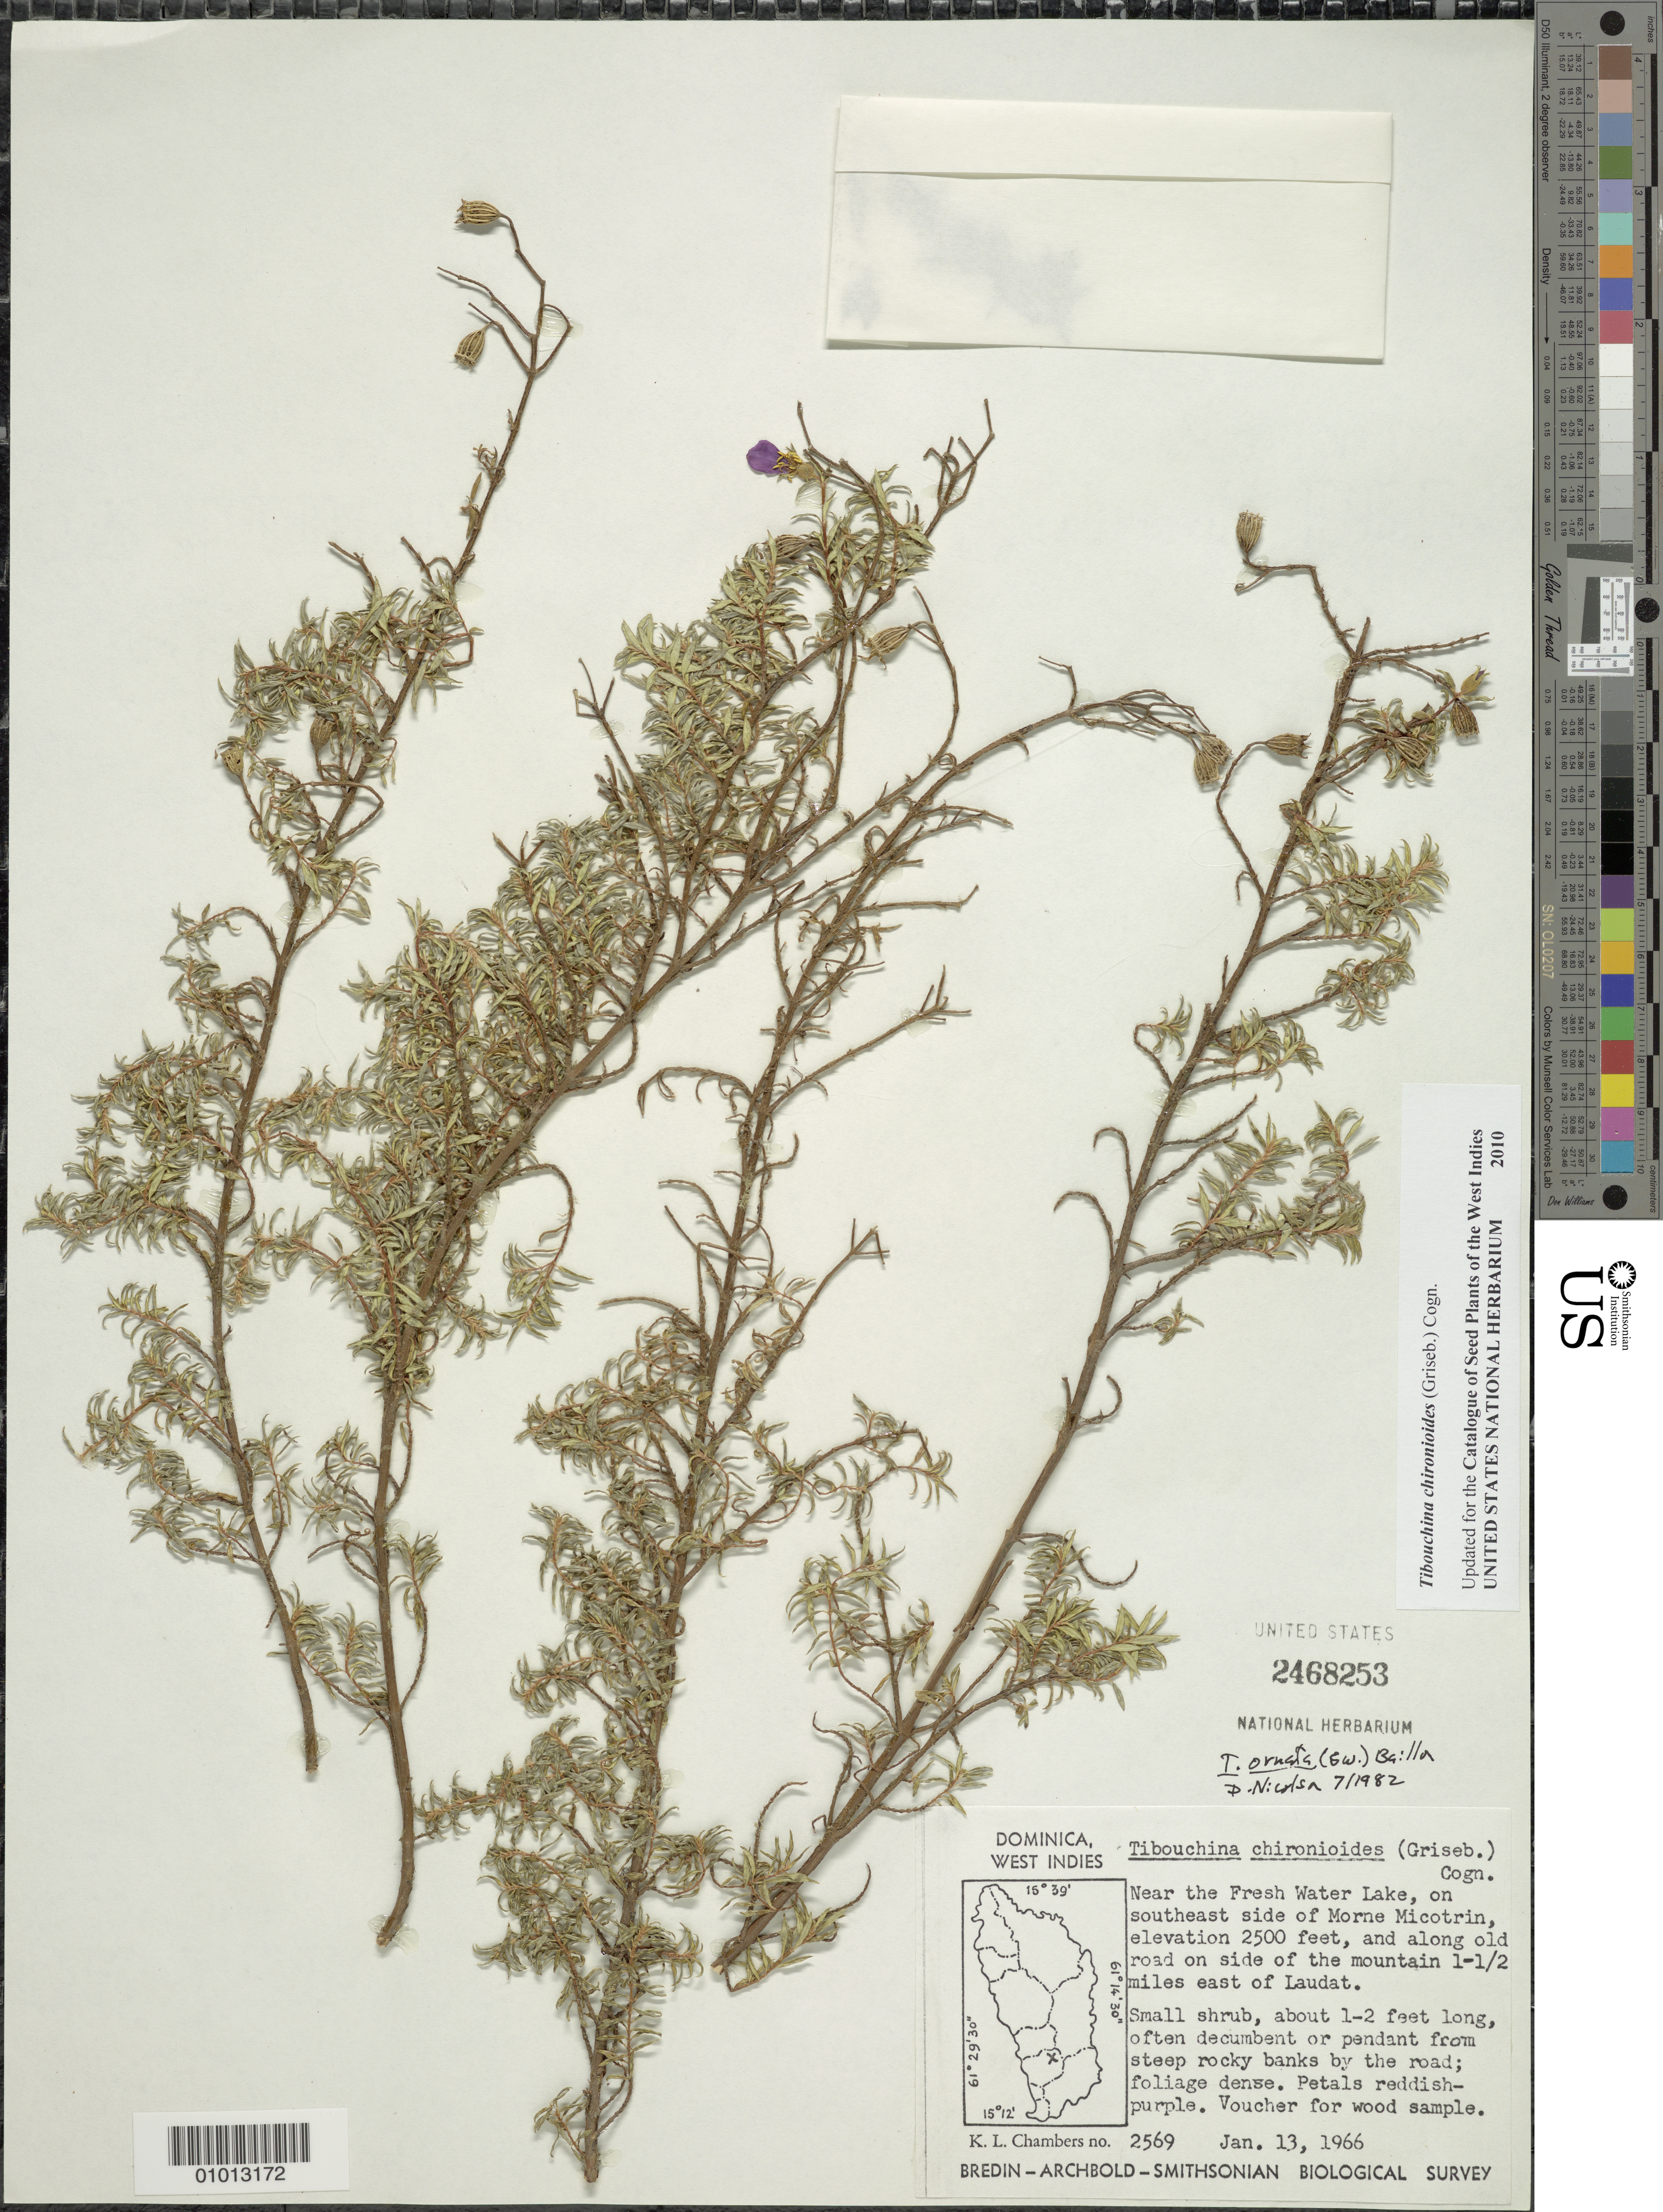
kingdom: Plantae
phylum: Tracheophyta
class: Magnoliopsida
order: Myrtales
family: Melastomataceae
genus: Chaetogastra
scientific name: Chaetogastra chironioides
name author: Griseb.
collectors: K. L. Chambers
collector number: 2569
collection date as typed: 13 Jan 1966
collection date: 1966-01-13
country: Dominica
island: Dominica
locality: Near the Fresh Water Lake, on southeast side of Morne Micotrin, and along old road on side of the mountain 1.5 miles east of Laudat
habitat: Steep rocky banks by the road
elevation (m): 762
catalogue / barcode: US 2468253